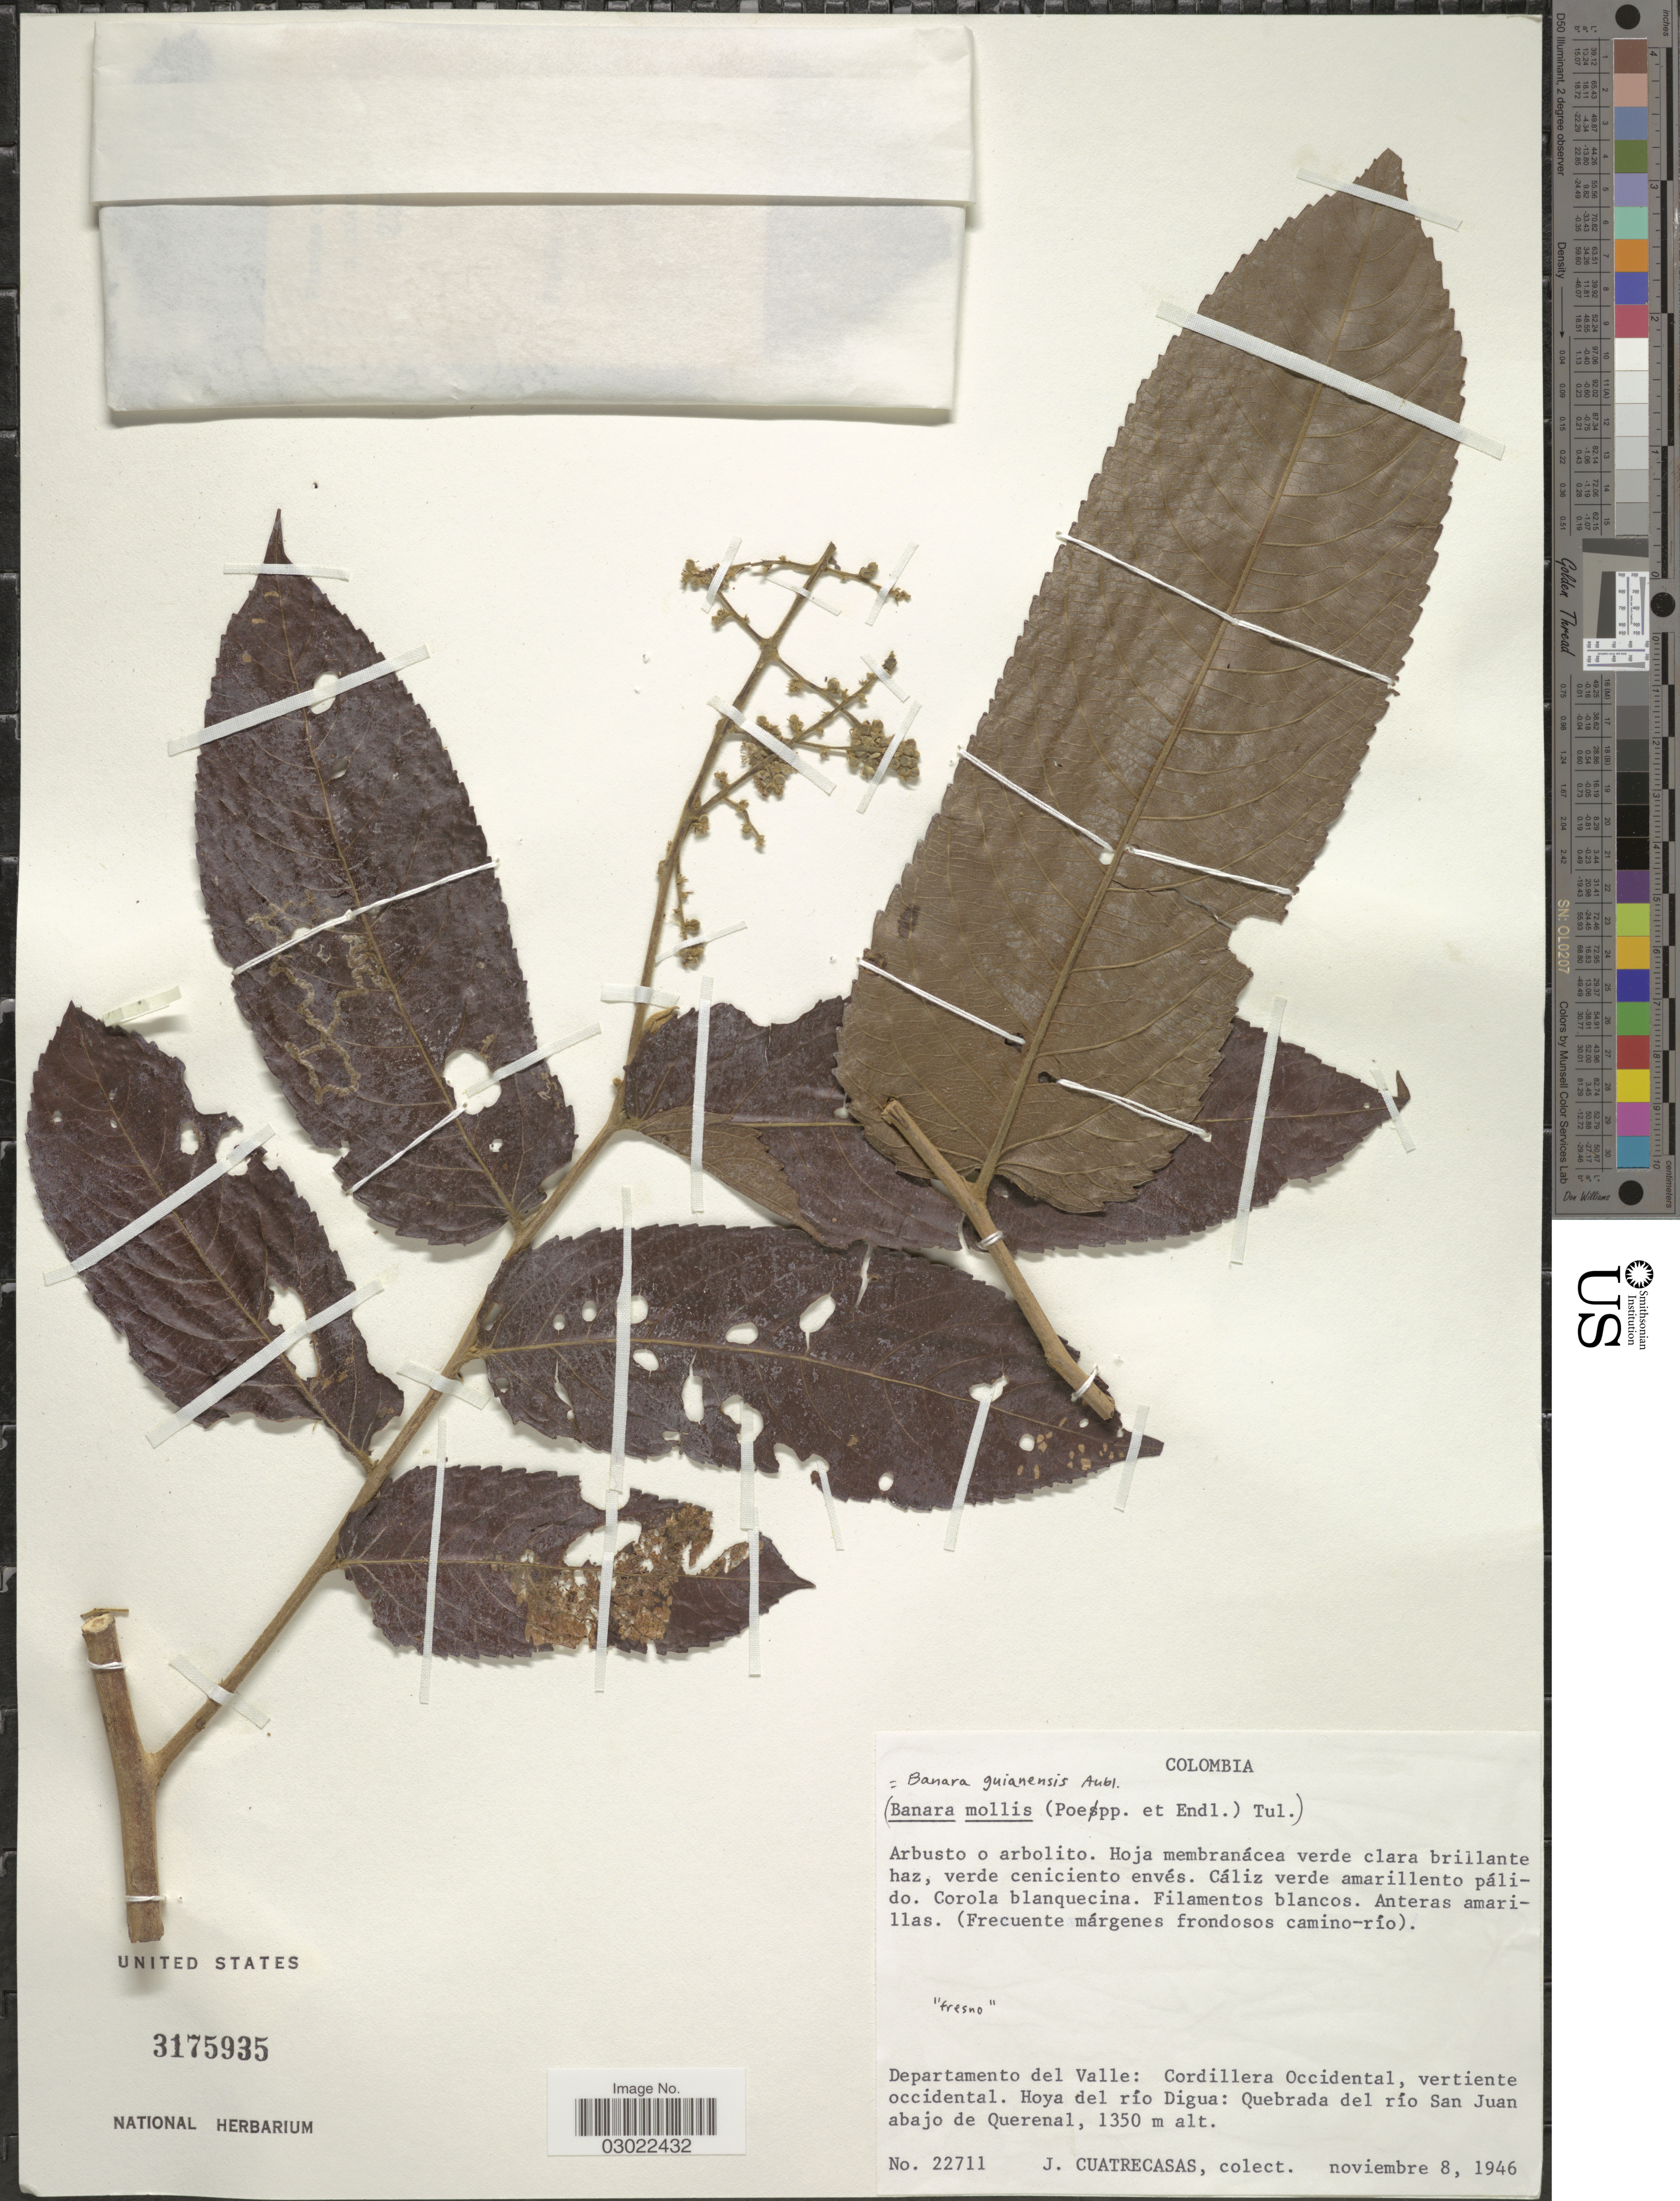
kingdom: Plantae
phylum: Tracheophyta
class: Magnoliopsida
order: Malpighiales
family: Salicaceae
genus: Banara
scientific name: Banara guianensis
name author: Aubl.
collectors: J. Cuatrecasas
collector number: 22711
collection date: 1946-11-08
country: Colombia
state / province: Valle del Cauca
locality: Departamento del Valle: Cordillera Occidental, vertiente occidental. Hoya del río Digua: Quebrada del río San Juan abajo de Querenal.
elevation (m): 1350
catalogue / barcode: US 3175935